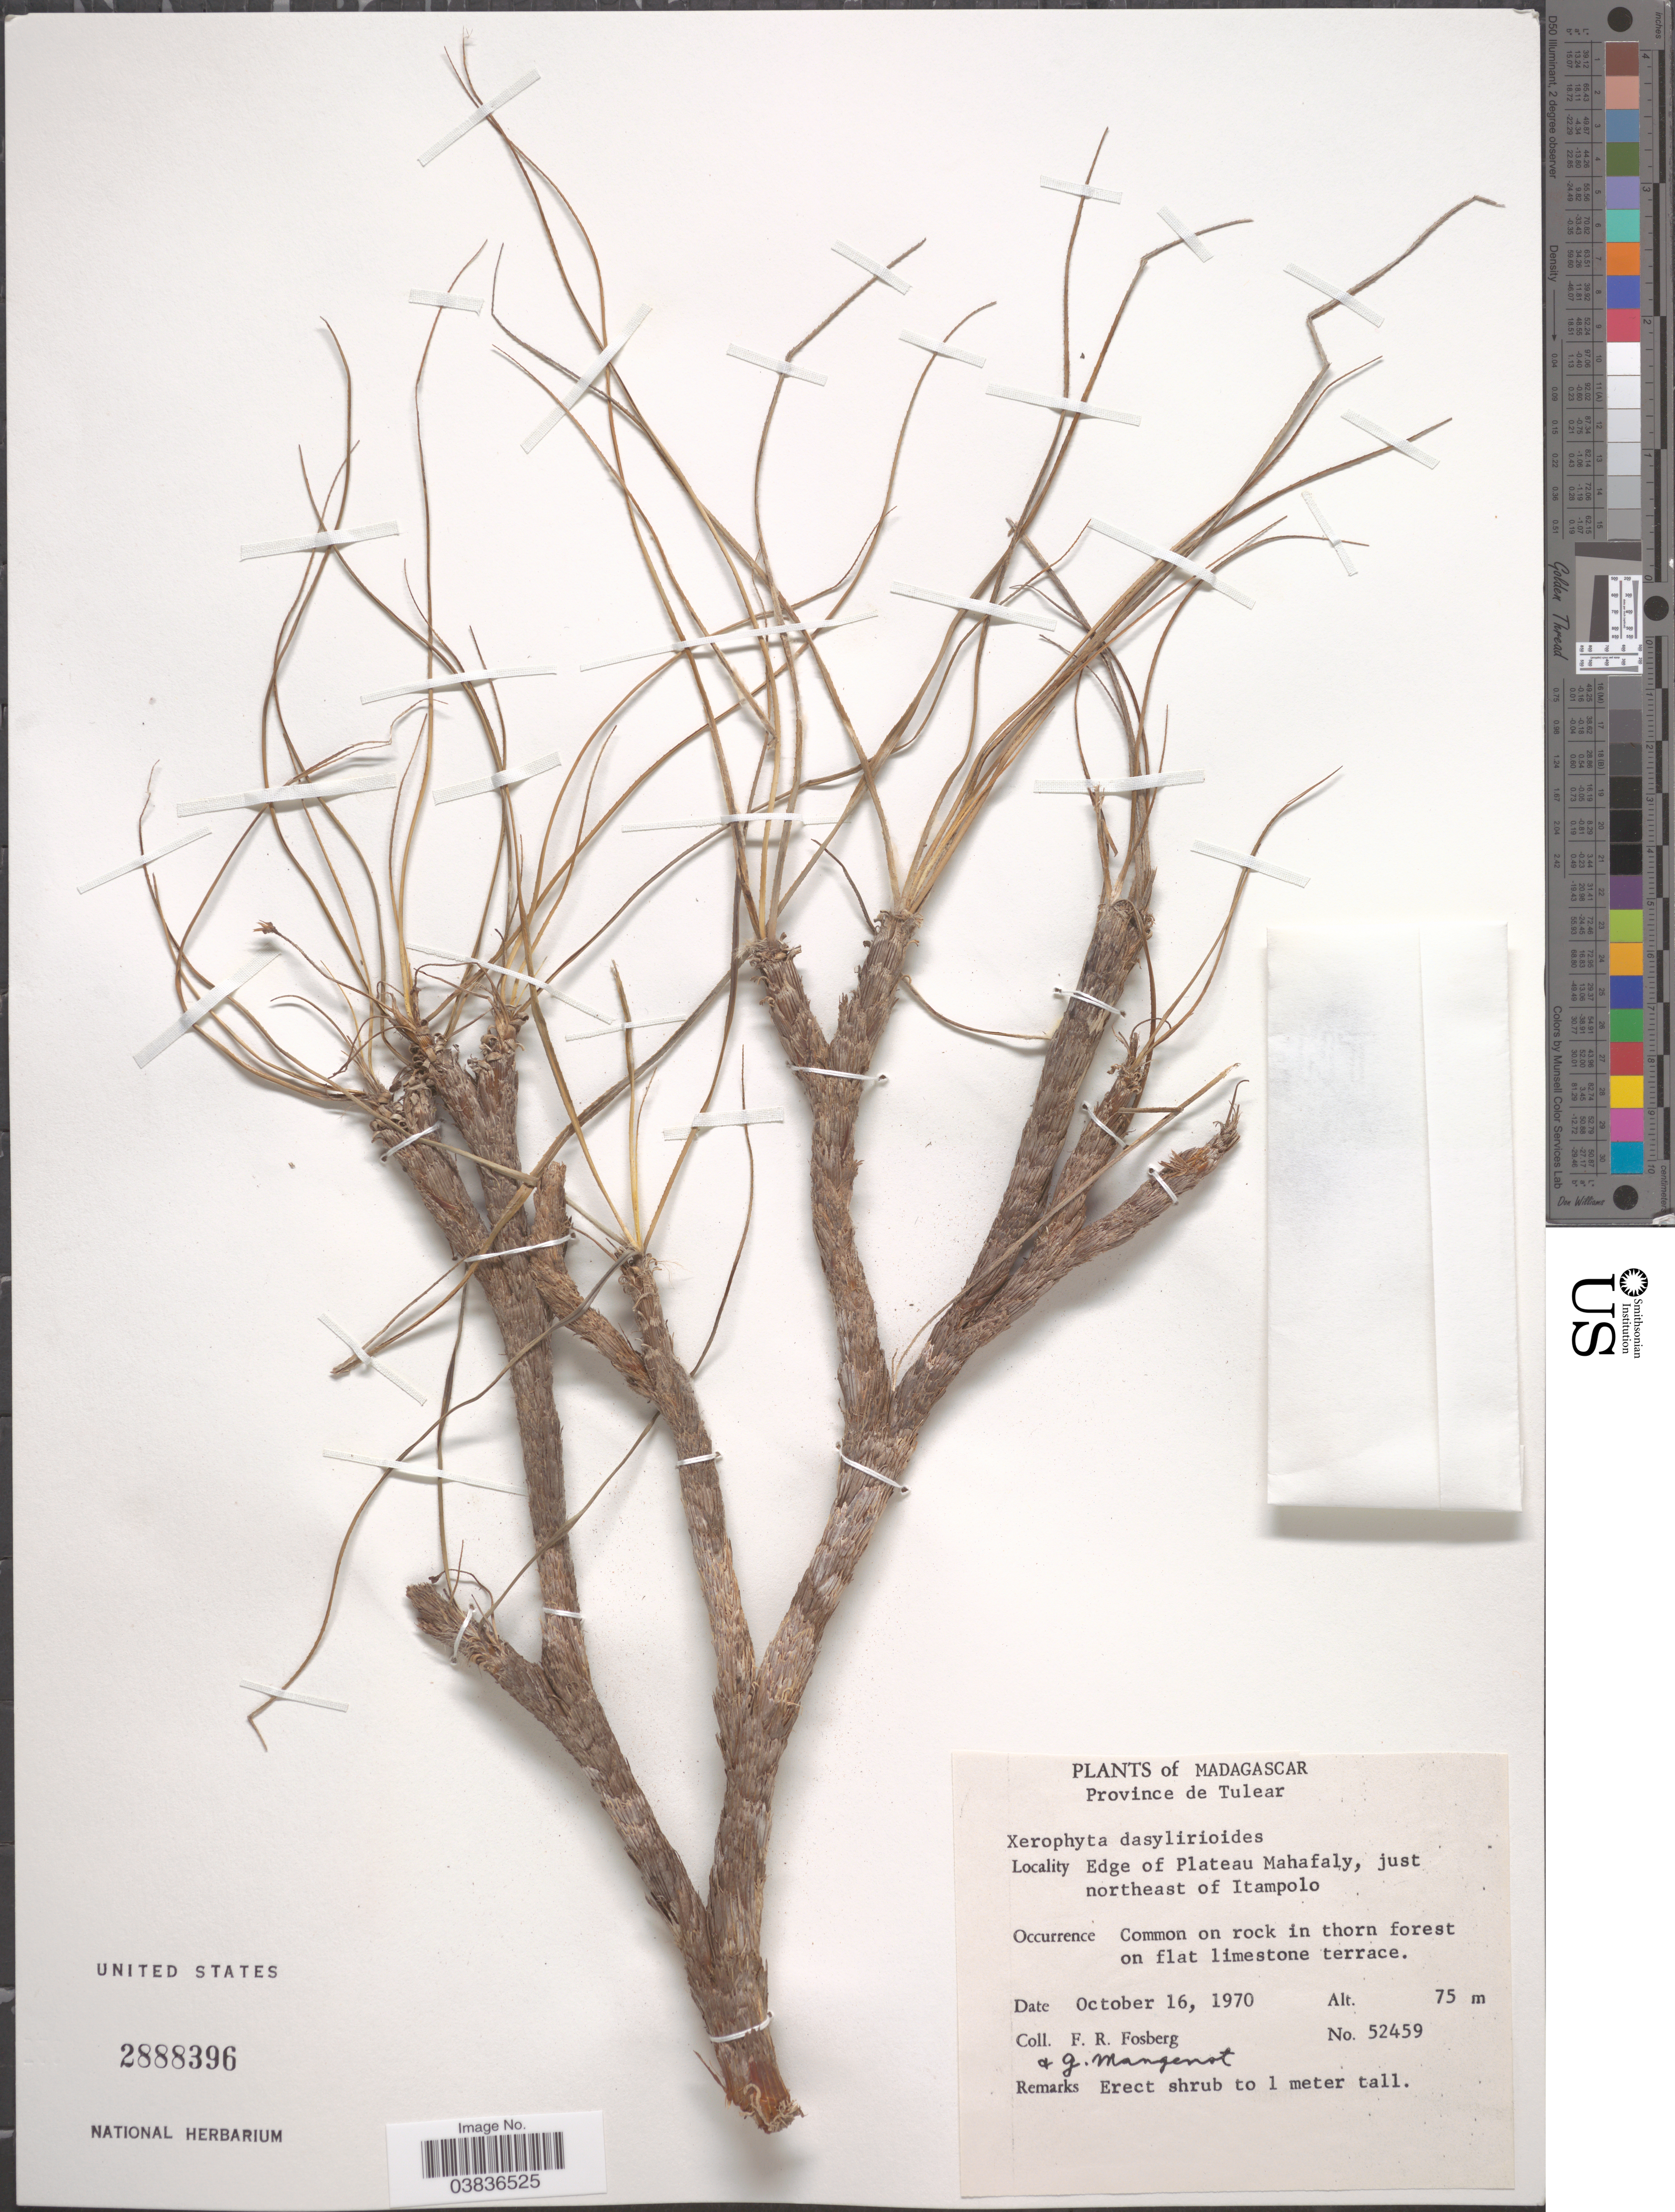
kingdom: Plantae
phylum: Tracheophyta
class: Liliopsida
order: Pandanales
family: Velloziaceae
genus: Xerophyta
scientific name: Xerophyta dasylirioides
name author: Baker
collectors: F. R. Fosberg & G. Mangenst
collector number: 52459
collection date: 1970-10-16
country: Madagascar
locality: Province of Tulear. Edge of Plateau Mahafaly, just northeast of Itampolo.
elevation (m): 75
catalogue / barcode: US 2888396